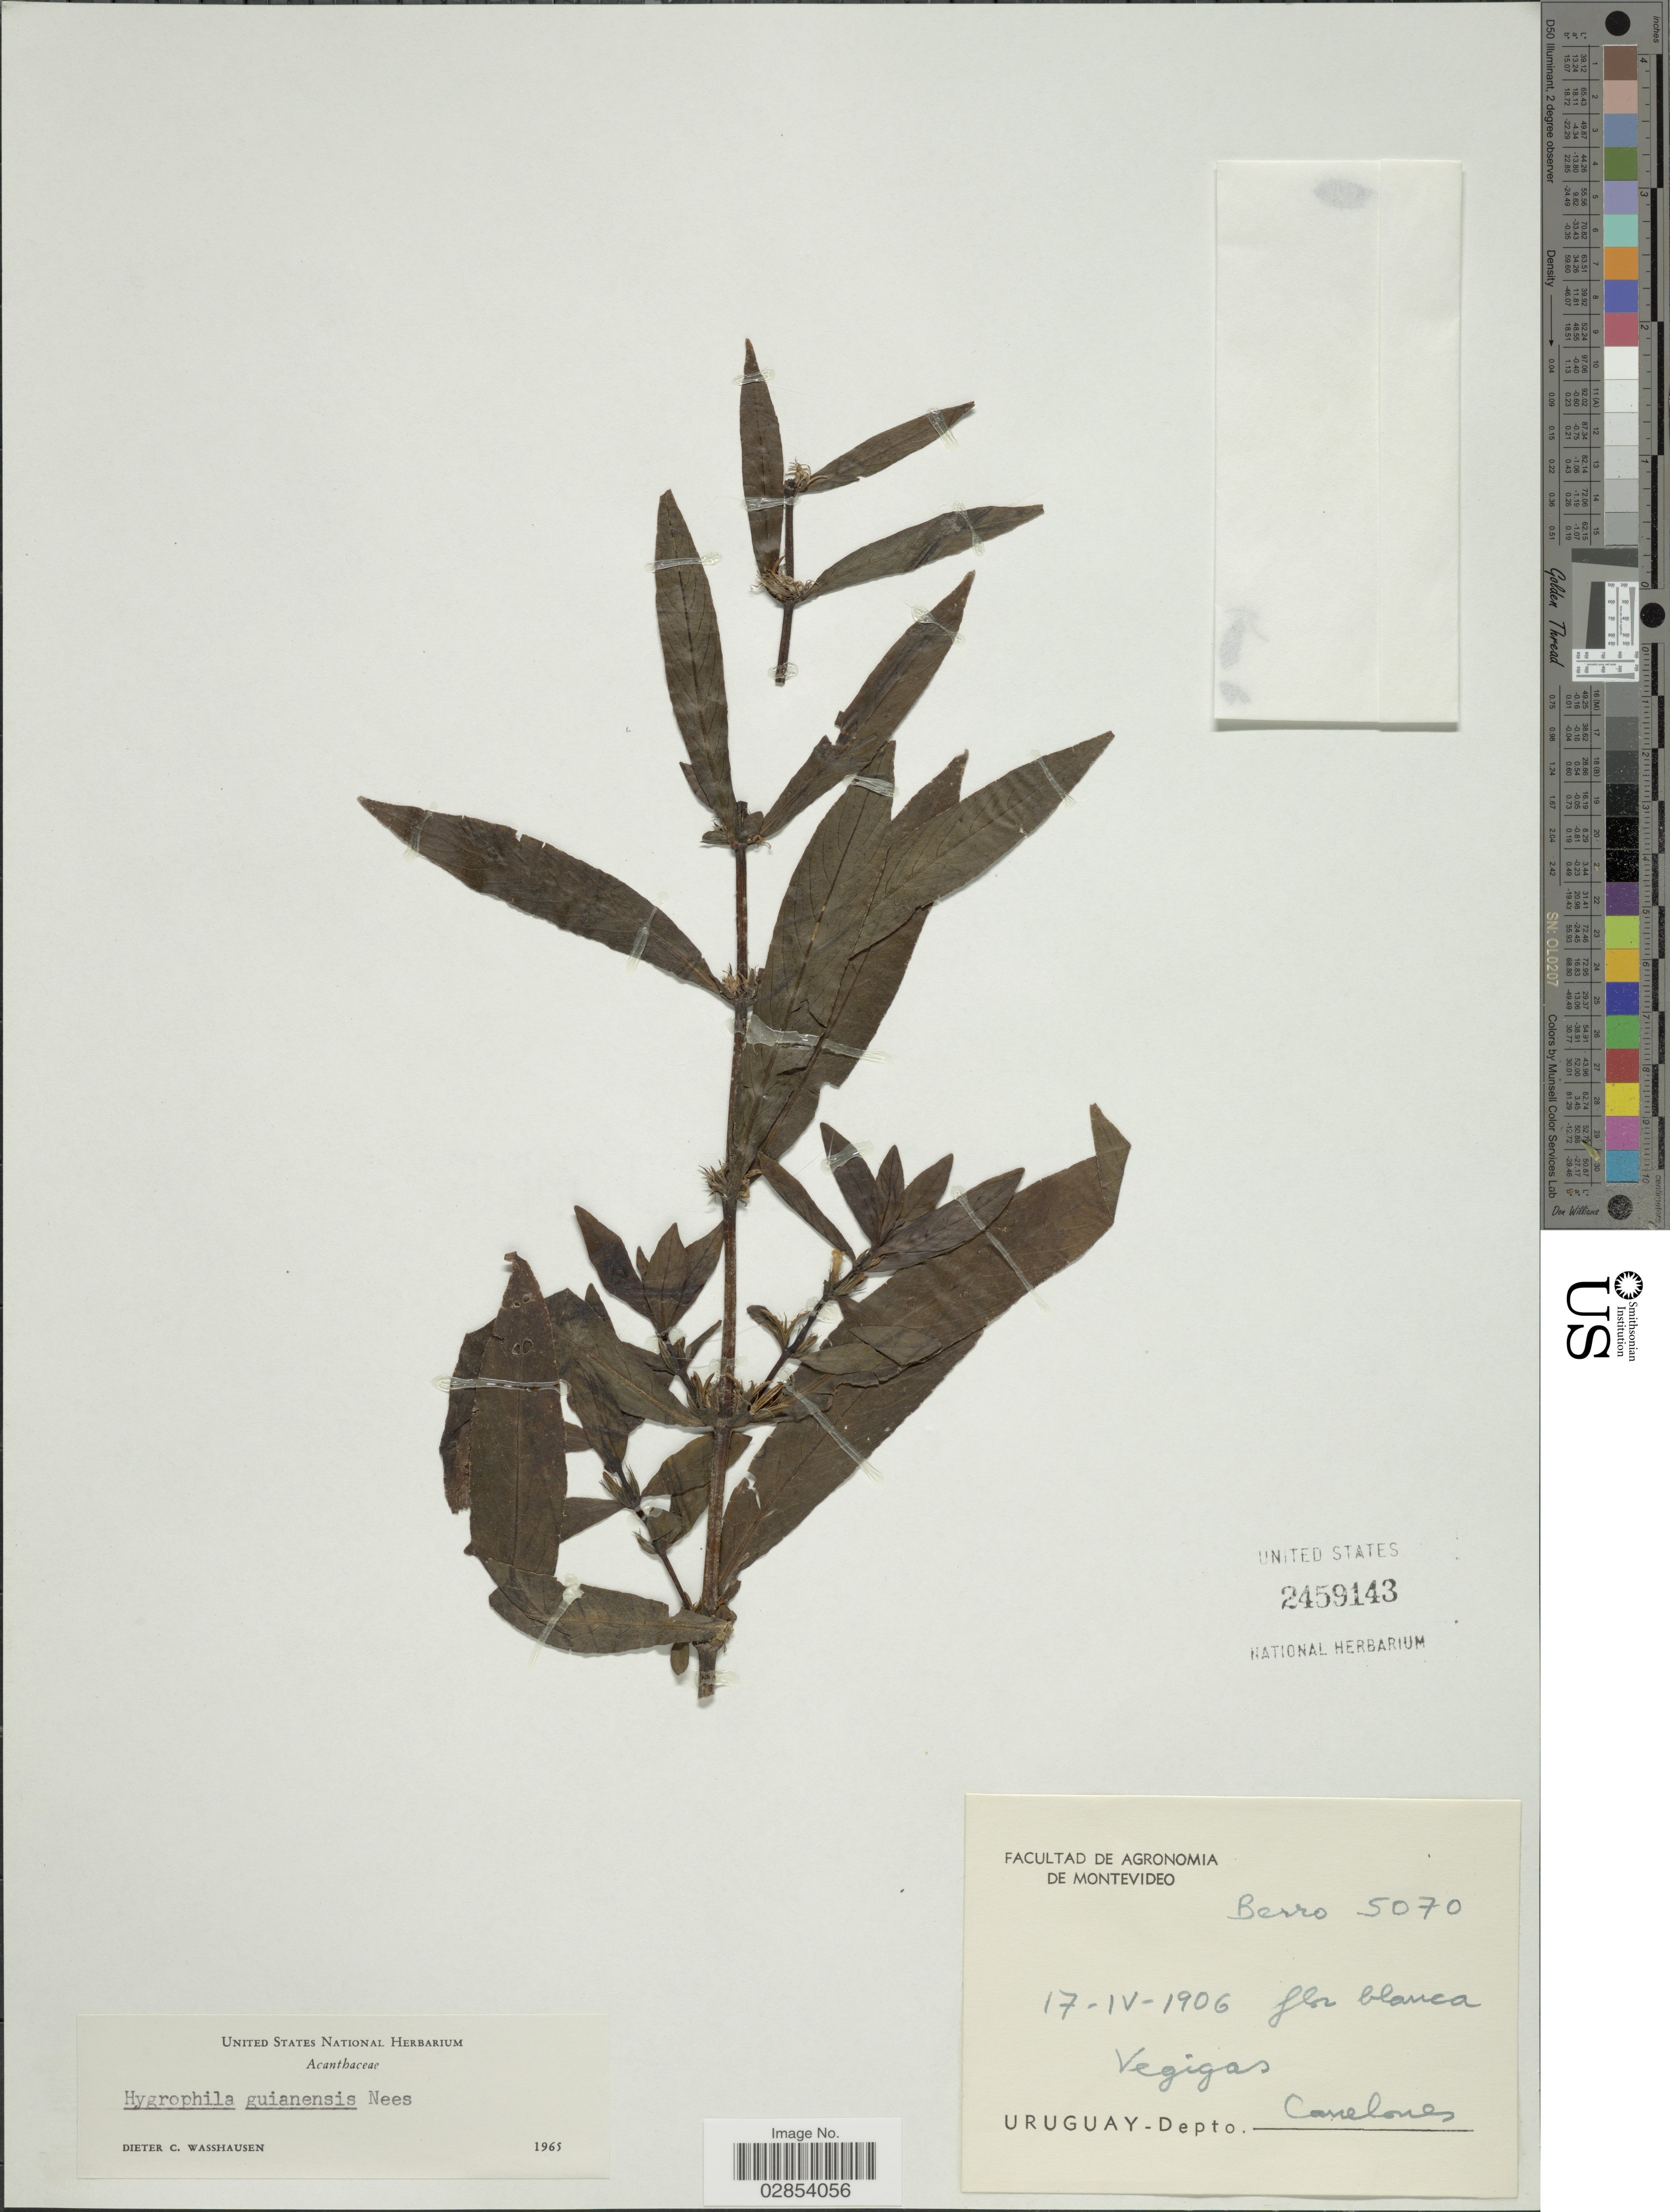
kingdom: Plantae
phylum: Tracheophyta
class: Magnoliopsida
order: Lamiales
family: Acanthaceae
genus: Hygrophila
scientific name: Hygrophila costata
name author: Nees & T. Nees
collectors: Berro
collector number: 5070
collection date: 1906-04-17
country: Uruguay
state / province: Canelones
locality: Vegigas, Depto. Canelones.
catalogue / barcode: US 2459143